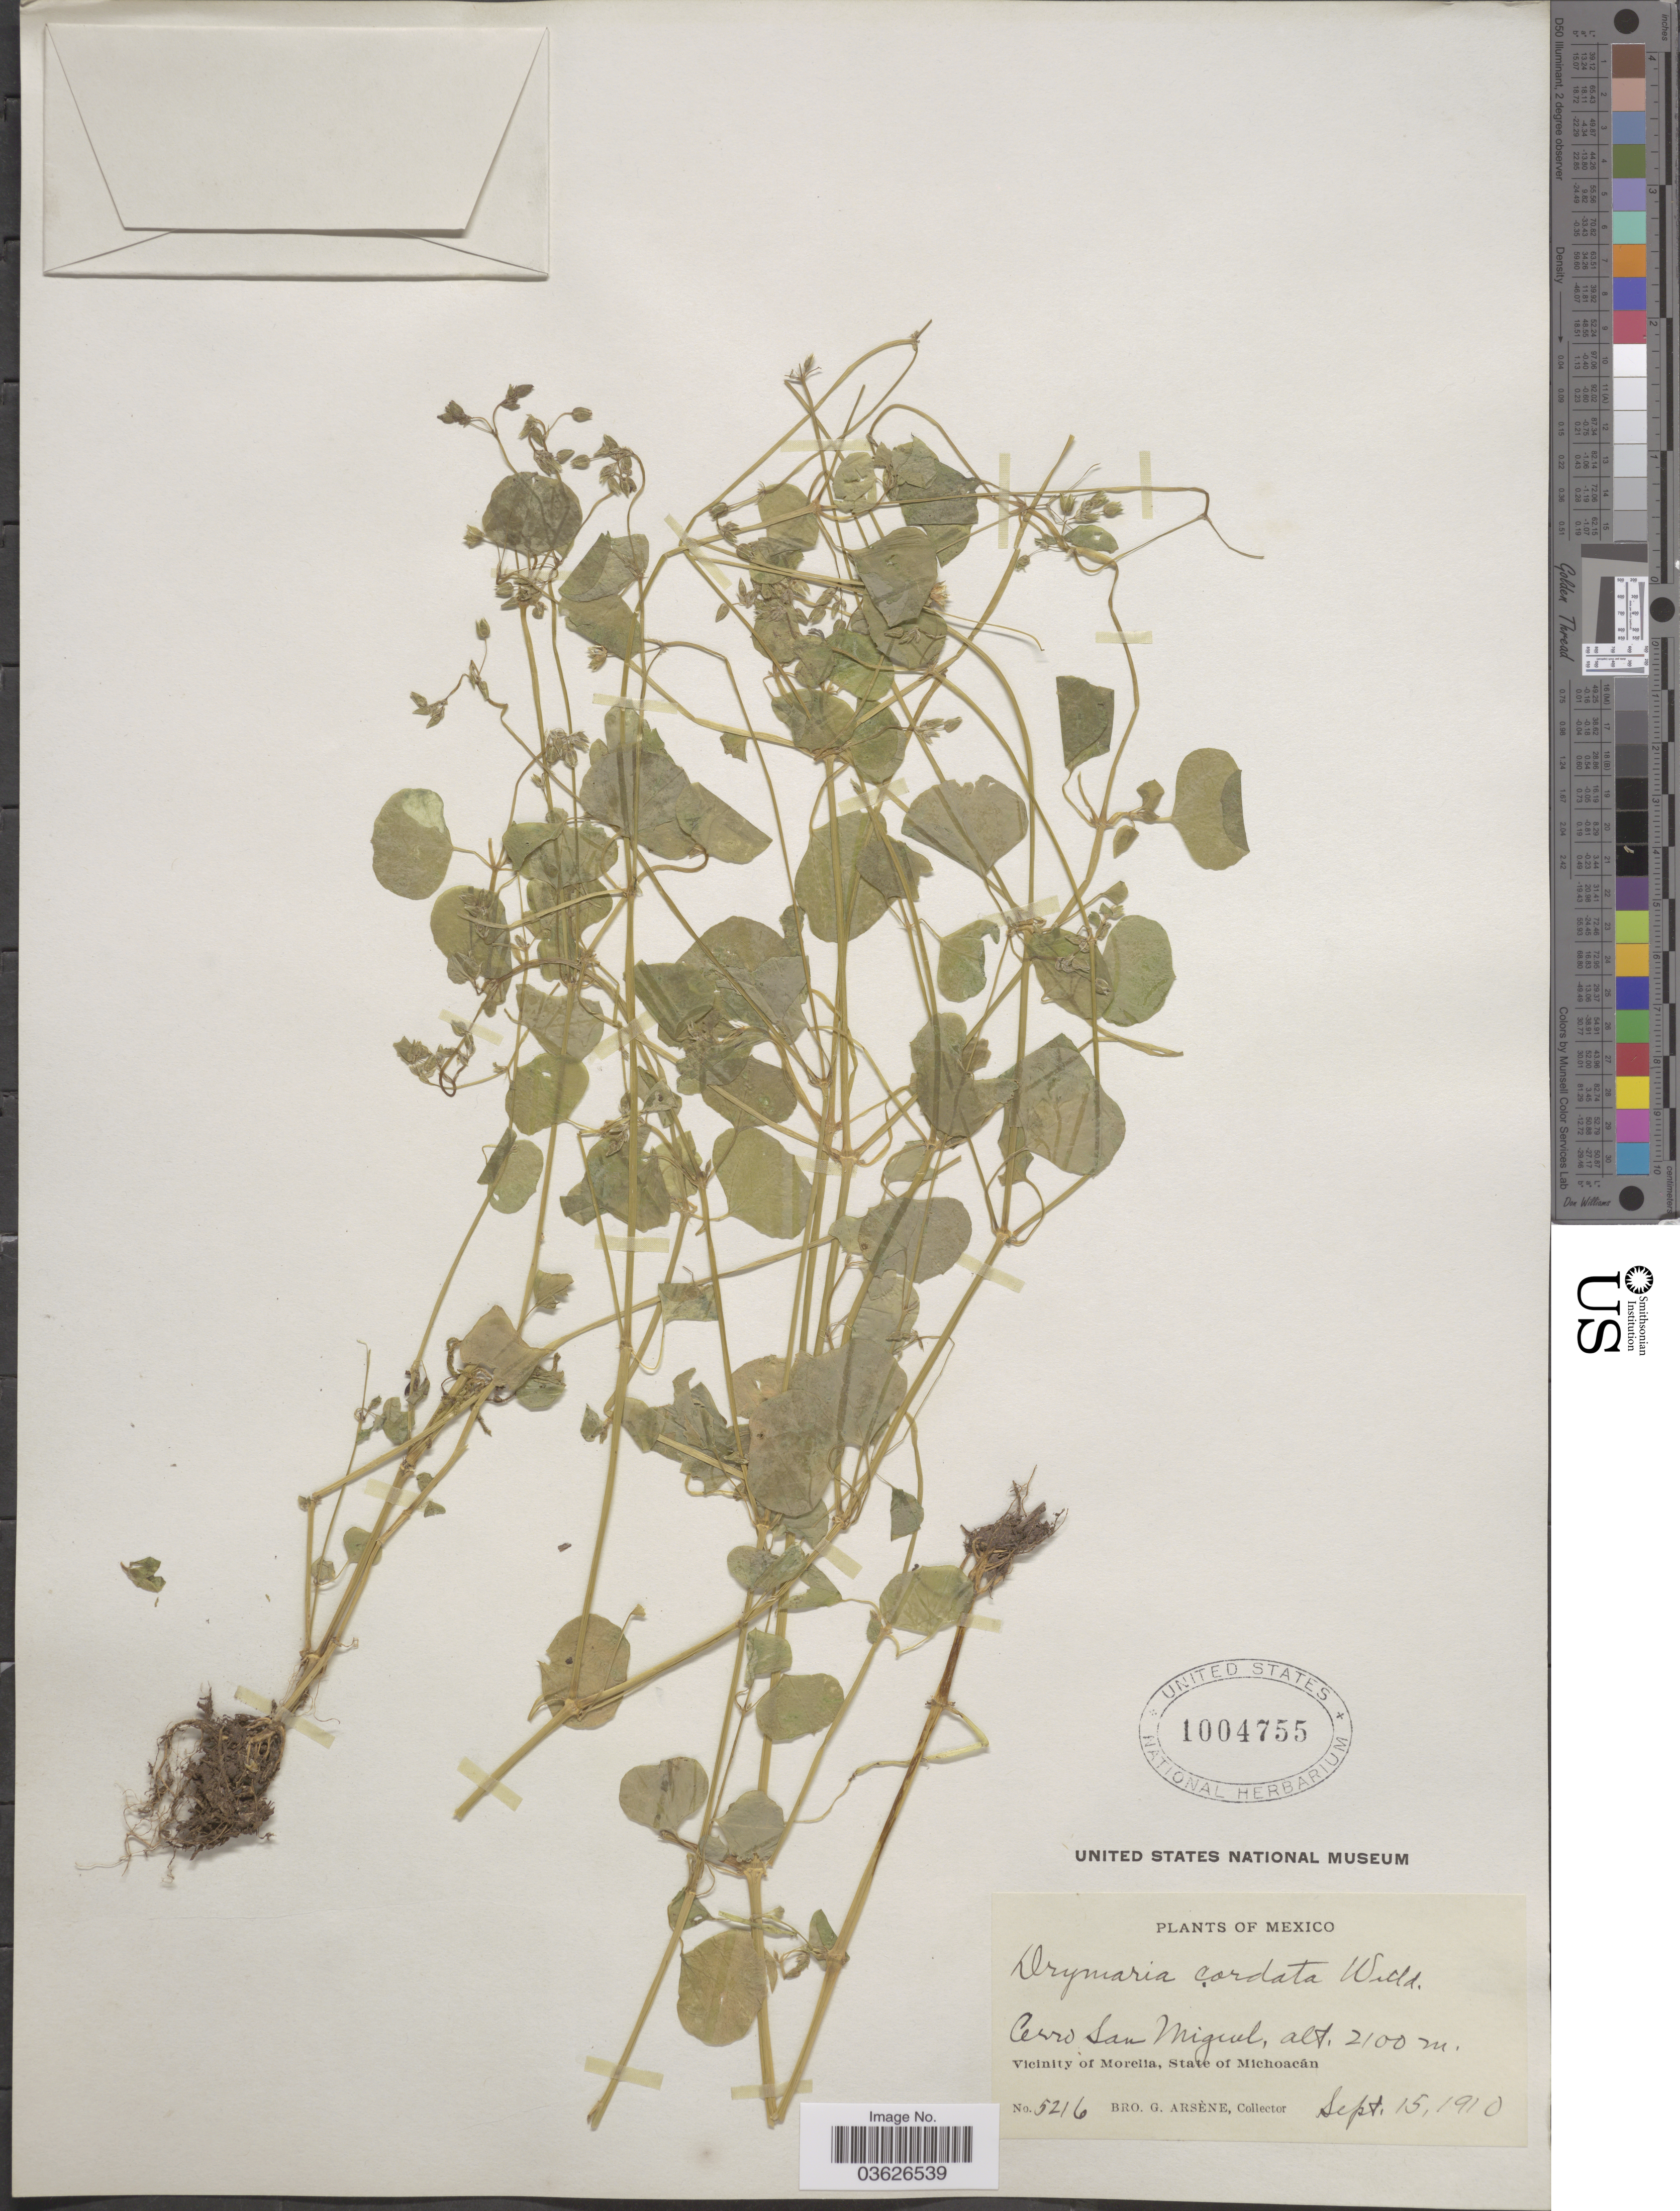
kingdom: Plantae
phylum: Tracheophyta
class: Magnoliopsida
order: Caryophyllales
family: Caryophyllaceae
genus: Drymaria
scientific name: Drymaria cordata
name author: (L.) Willd. ex Schult.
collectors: Bro. G. Arsène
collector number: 5216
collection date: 1910-09-15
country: Mexico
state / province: Michoacán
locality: Cerro San Miguel. Vicinity of Morelia.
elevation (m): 2100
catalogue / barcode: US 1004755